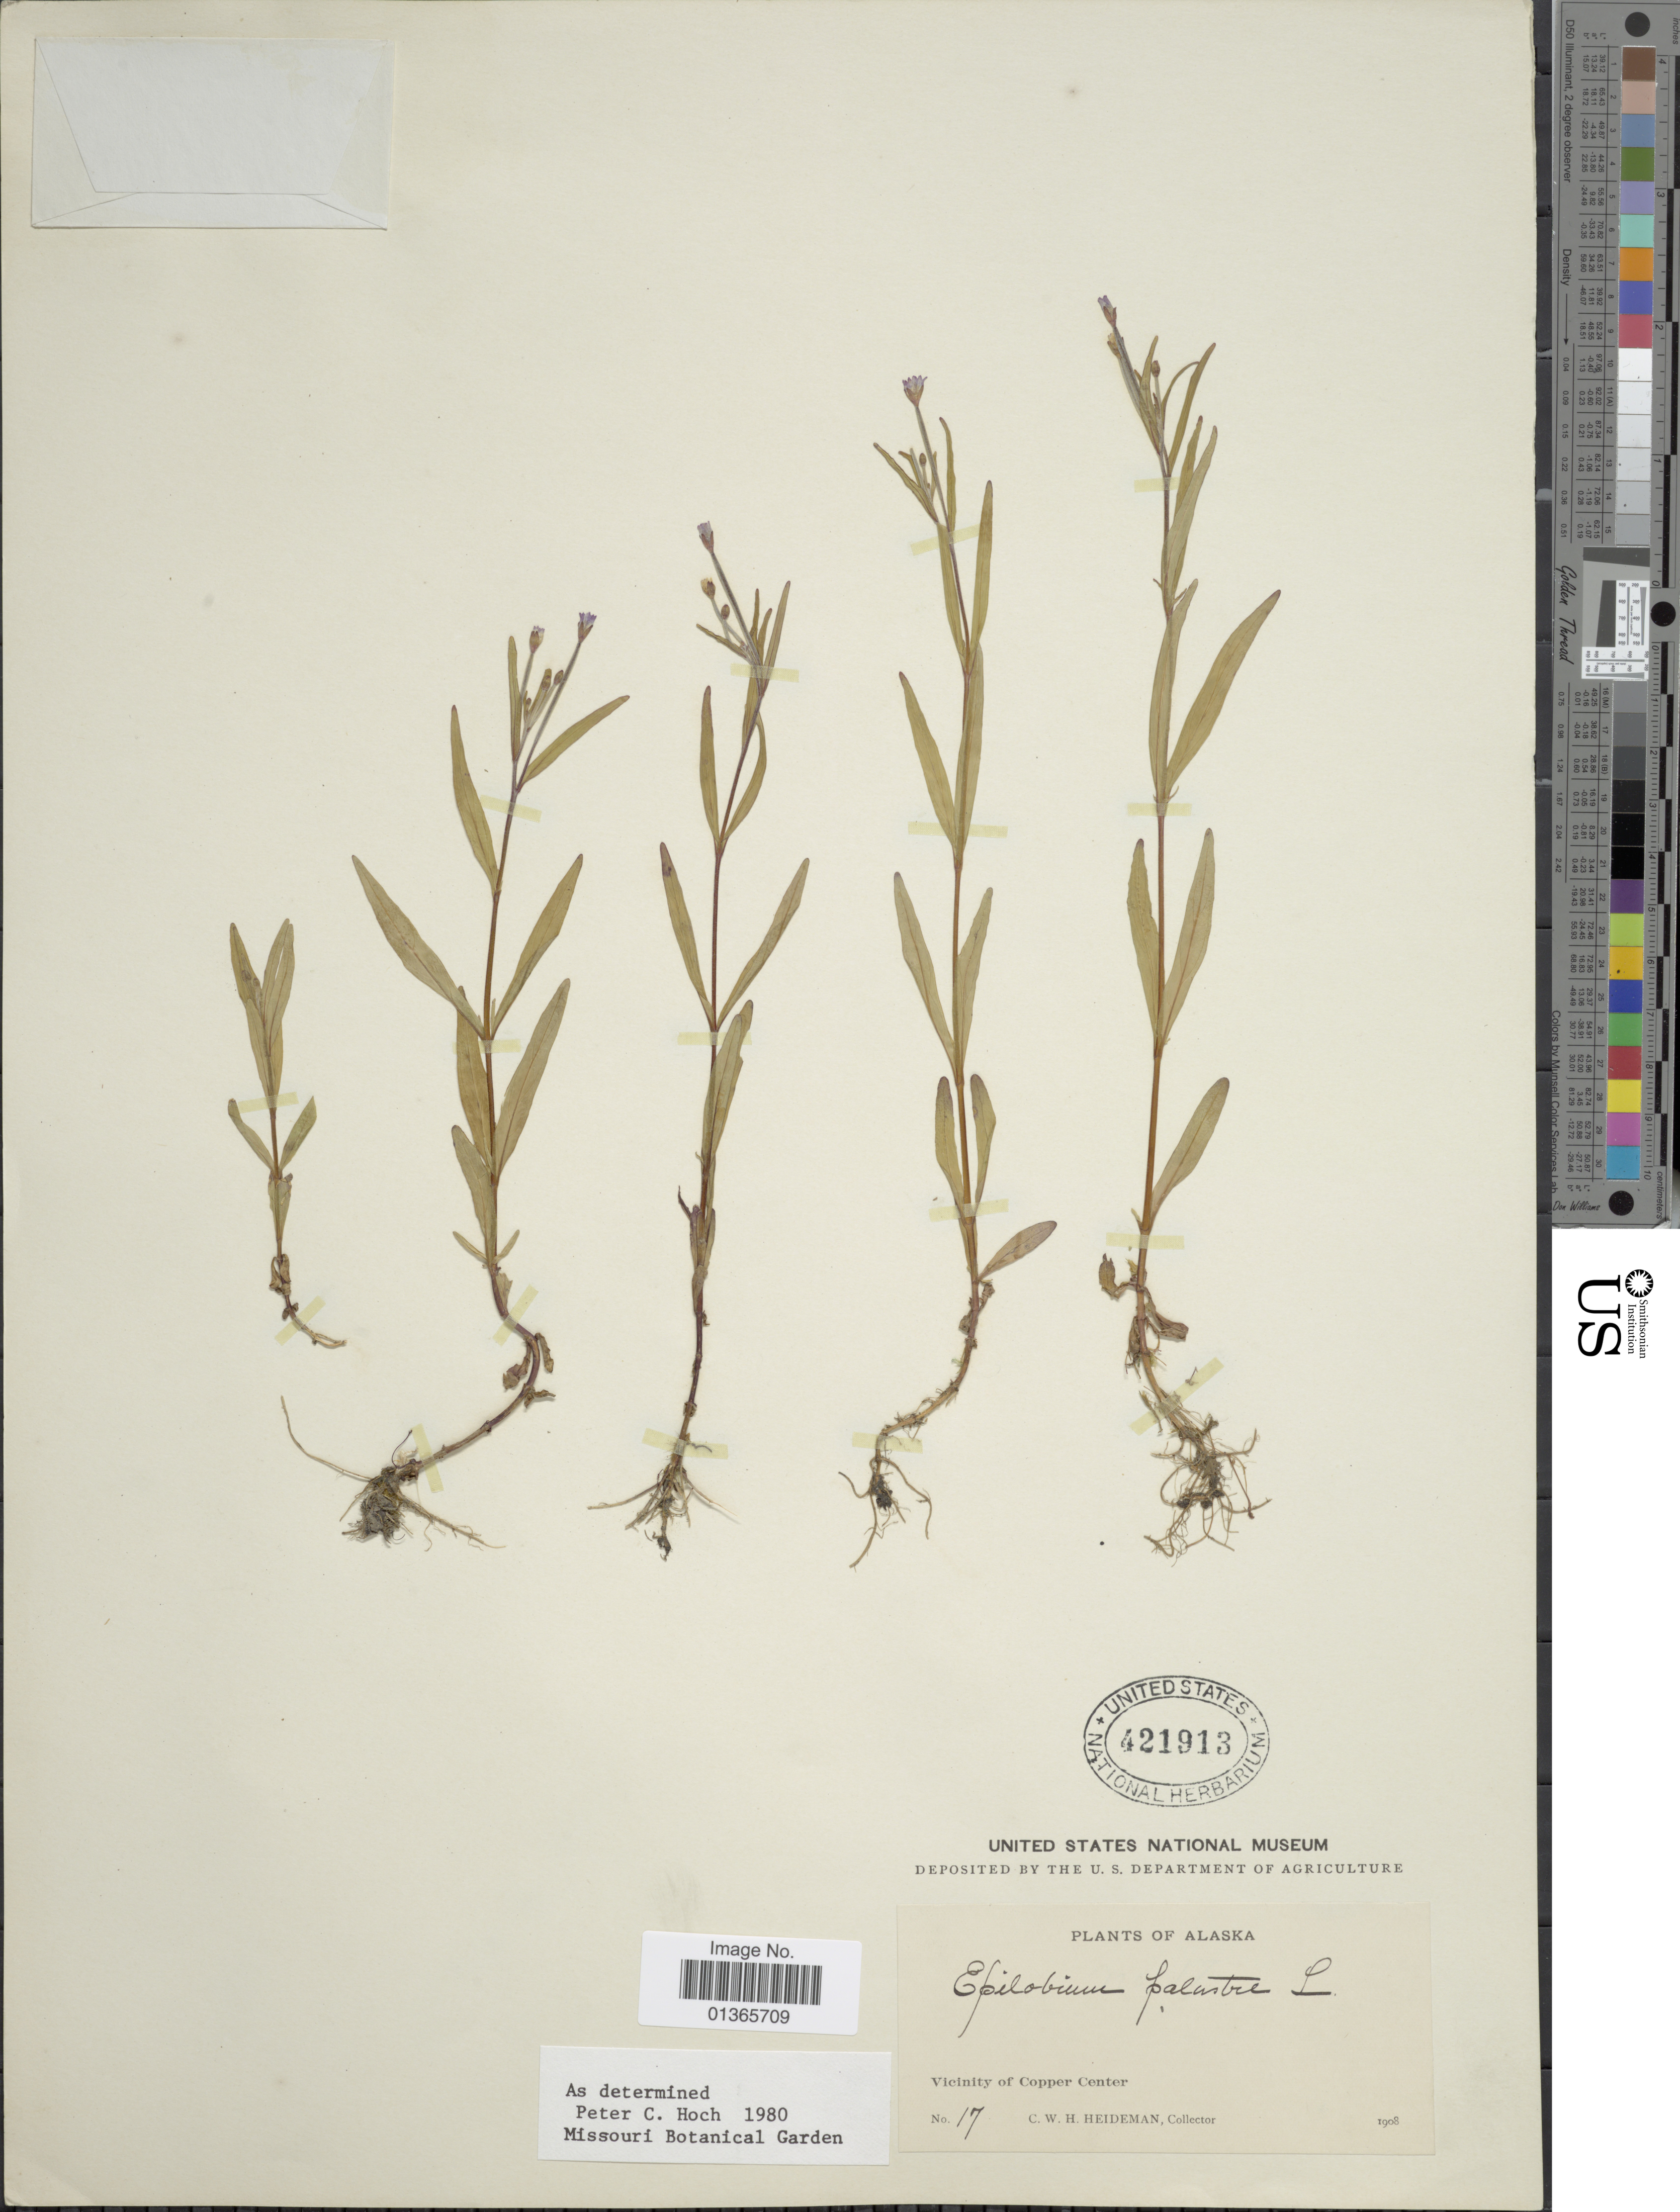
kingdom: Plantae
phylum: Tracheophyta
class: Magnoliopsida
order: Myrtales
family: Onagraceae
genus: Epilobium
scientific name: Epilobium palustre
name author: L.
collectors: C. Heideman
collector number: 17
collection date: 1908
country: United States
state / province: Alaska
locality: Vicinity of Copper Center.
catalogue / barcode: US 421913